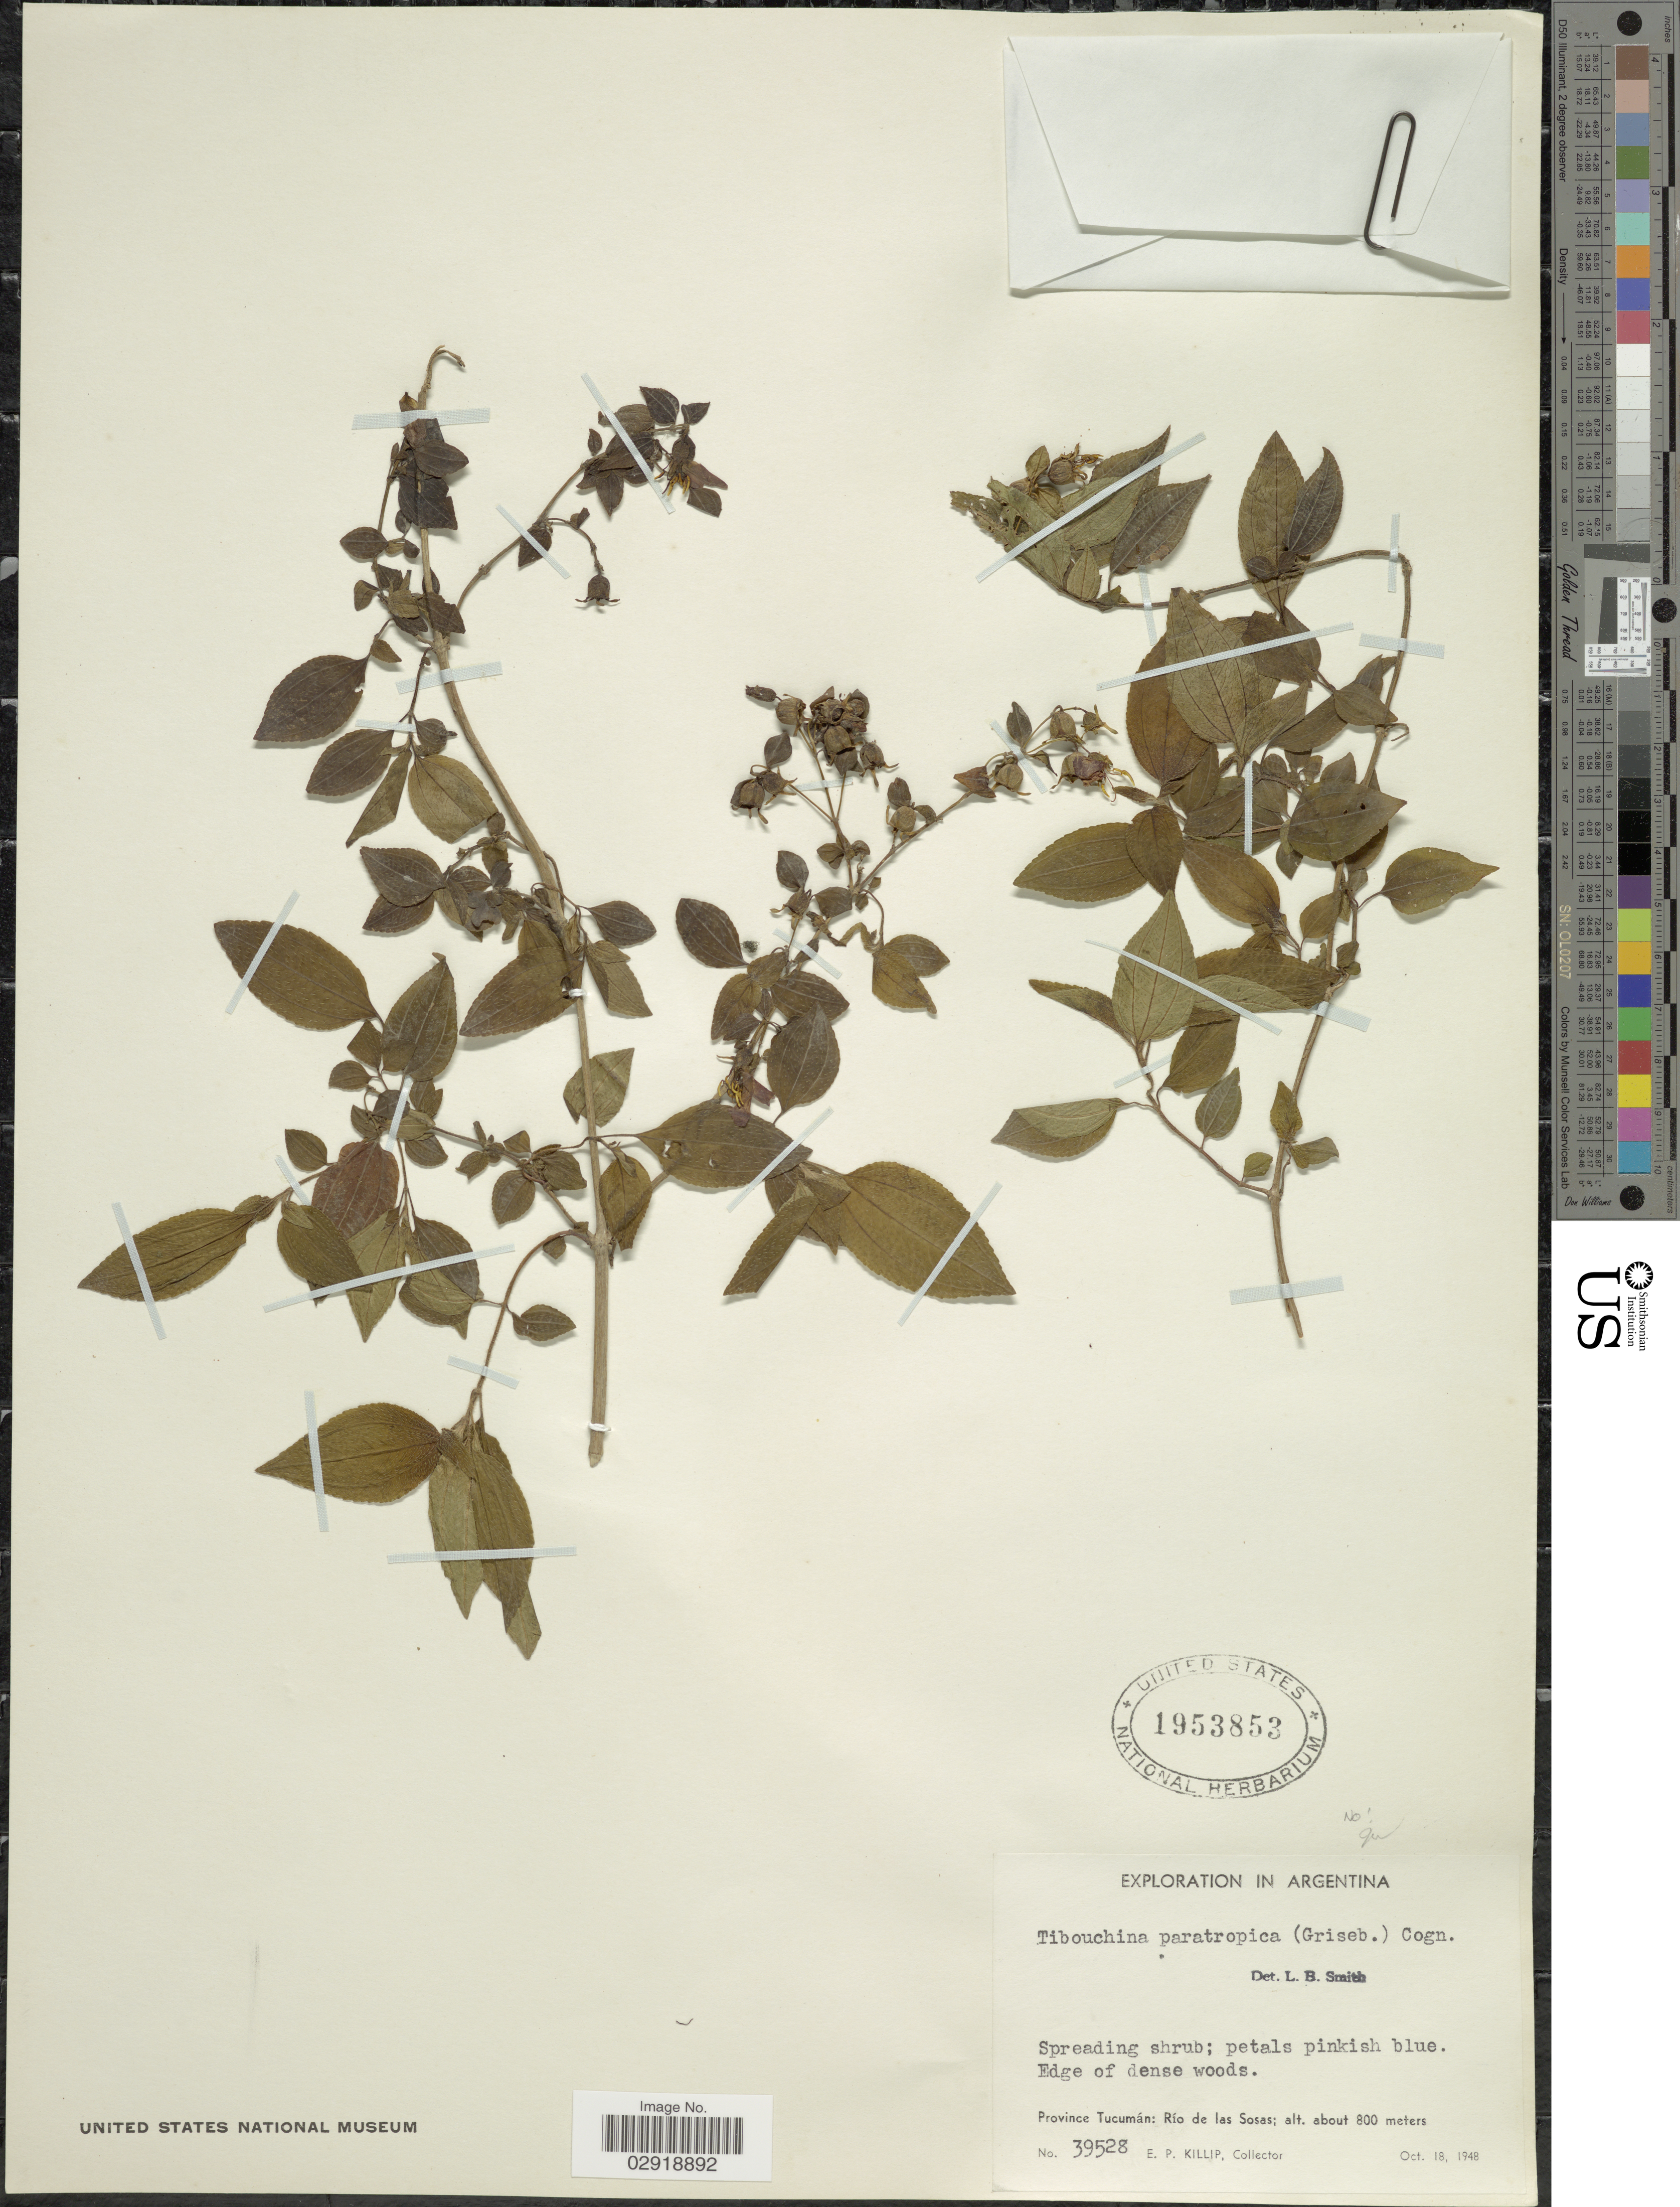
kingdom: Plantae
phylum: Tracheophyta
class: Magnoliopsida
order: Myrtales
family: Melastomataceae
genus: Chaetogastra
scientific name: Chaetogastra sp.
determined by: Strong, Mark T., (BOT), Smithsonian Institution - National Museum of Natural History (UNITED STATES)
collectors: E. P. Killip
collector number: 39528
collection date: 1948-10-18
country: Argentina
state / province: Tucuman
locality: Edge of dense woods. Río de las Sosas.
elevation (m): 800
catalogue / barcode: US 1953853